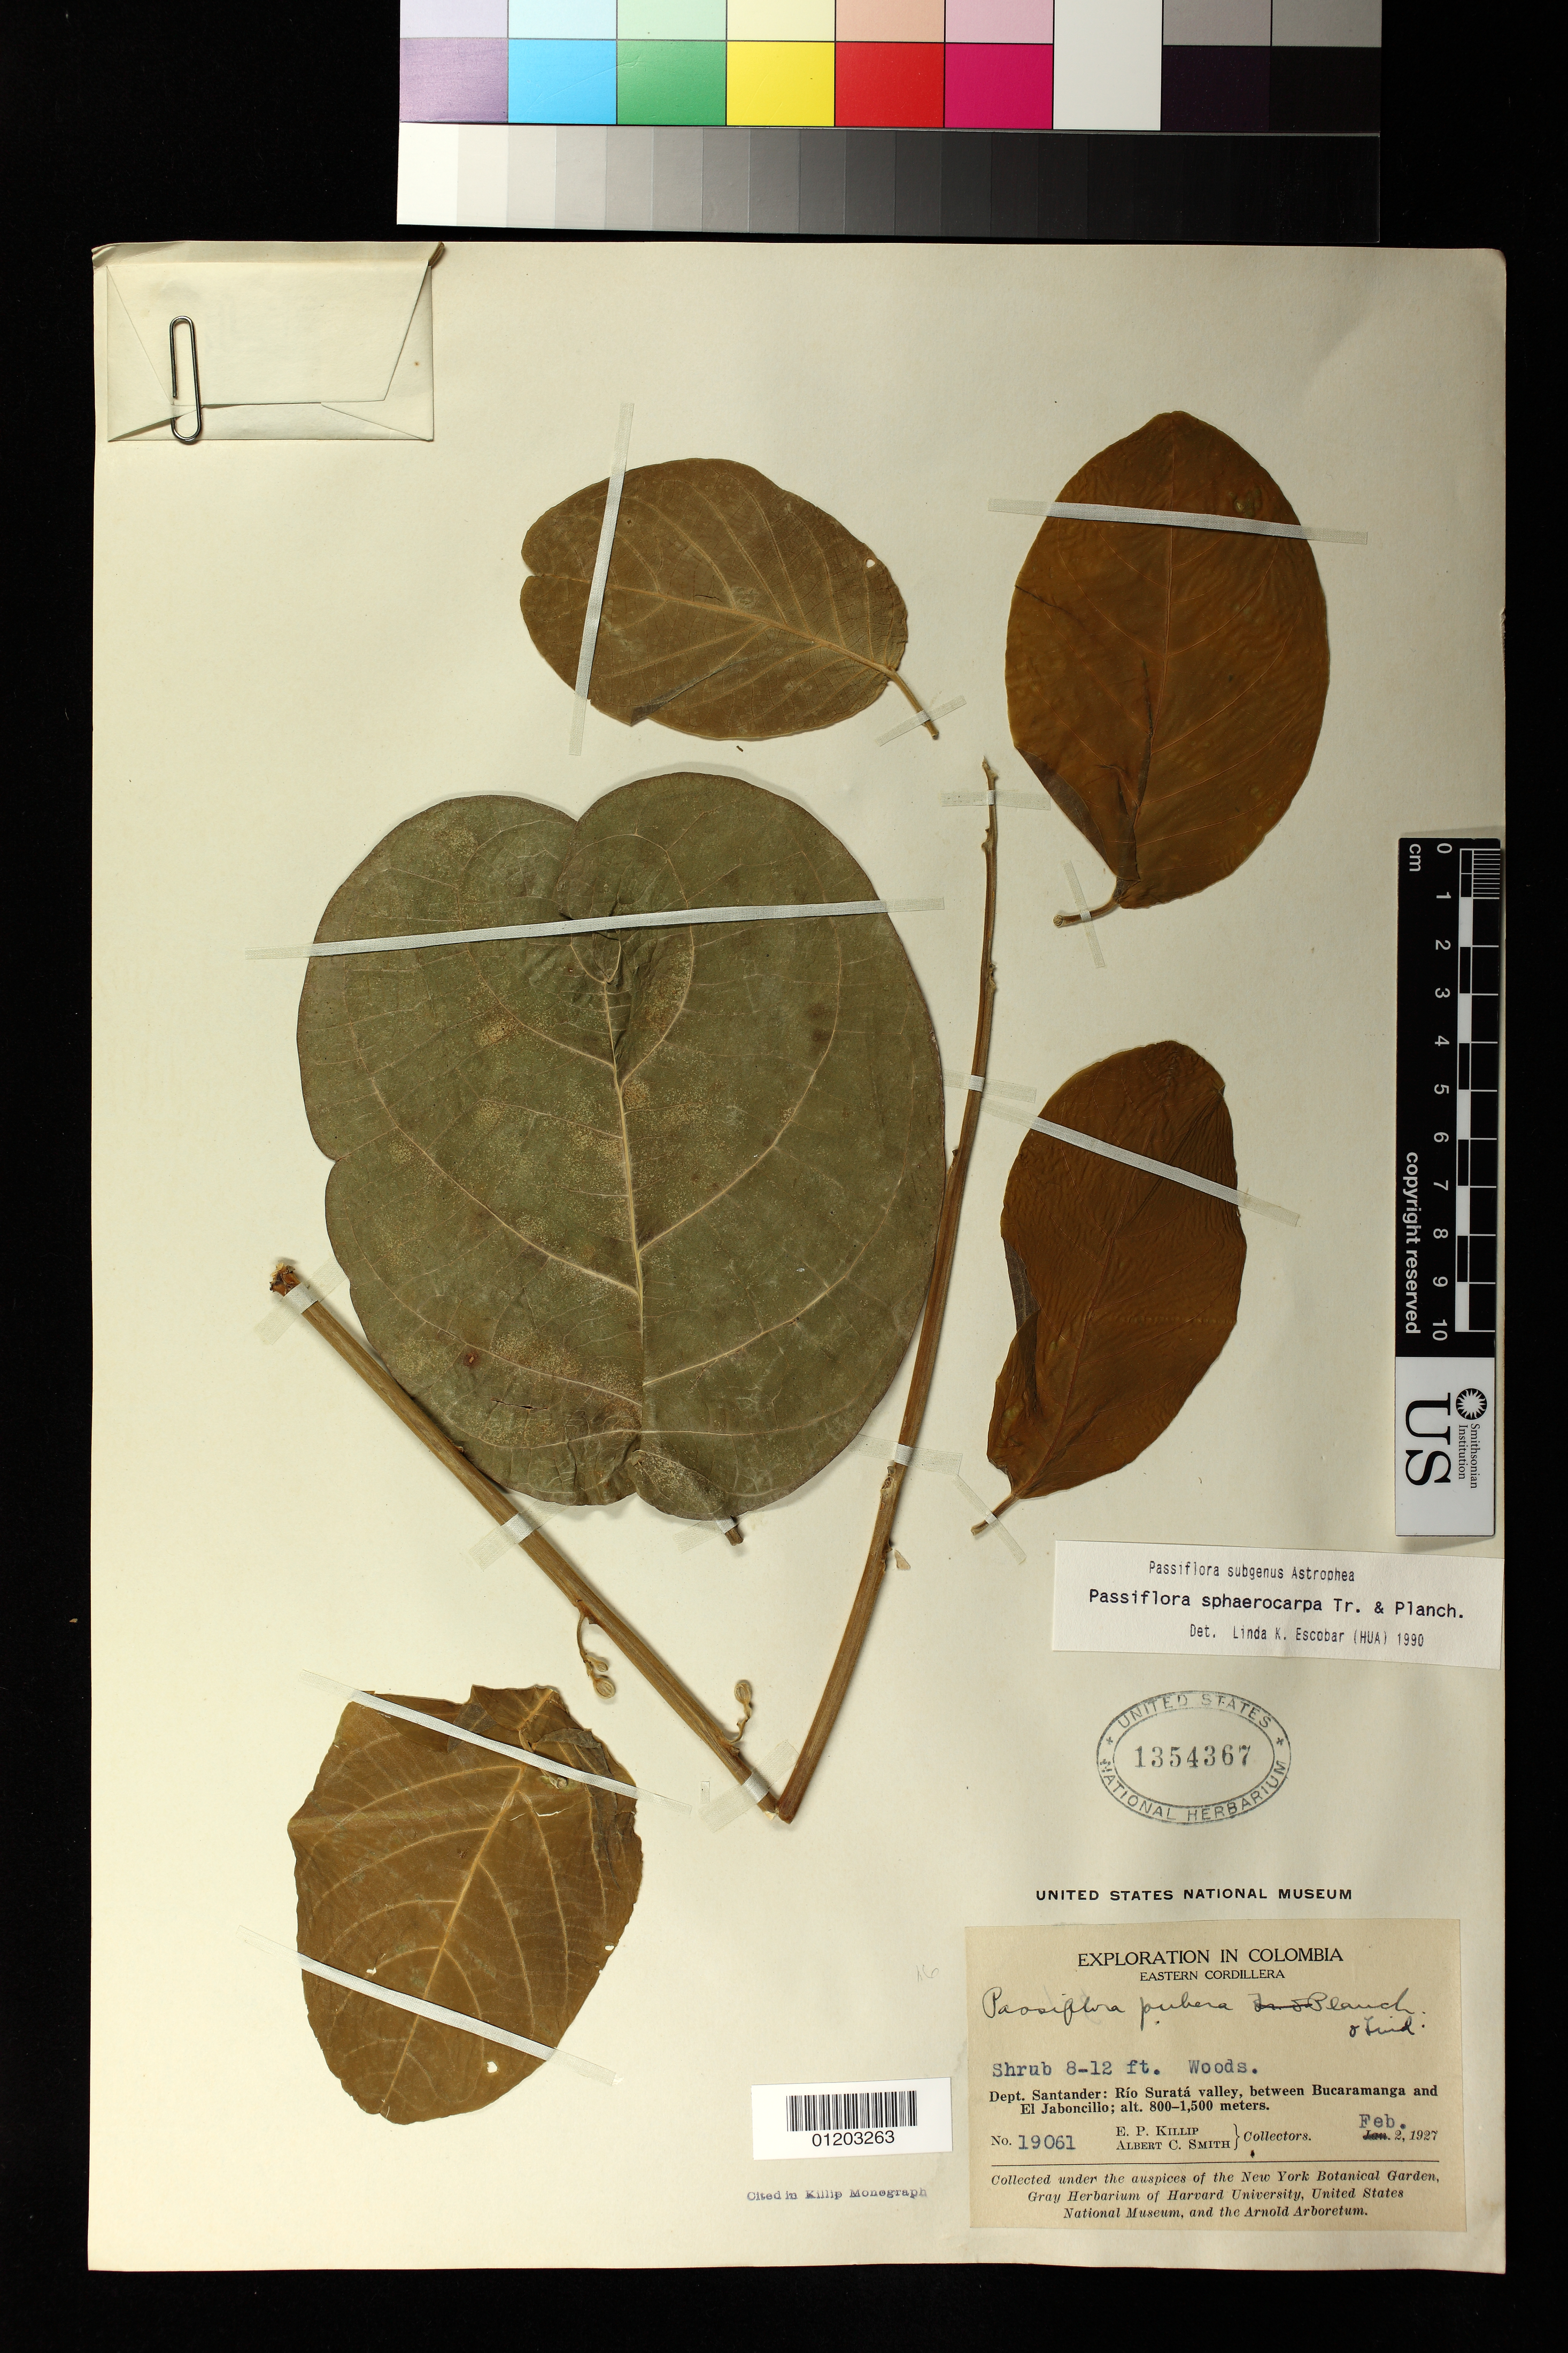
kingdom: Plantae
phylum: Tracheophyta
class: Magnoliopsida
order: Malpighiales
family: Passifloraceae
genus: Passiflora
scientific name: Passiflora sphaerocarpa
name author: Triana & Planch.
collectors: E. P. Killip & A. C. Smith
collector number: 19061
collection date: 1927-02-02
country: Colombia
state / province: Santander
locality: Rio Surata valley, between Bucaramanga and El Jaboncillo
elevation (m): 800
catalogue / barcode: US 1354367